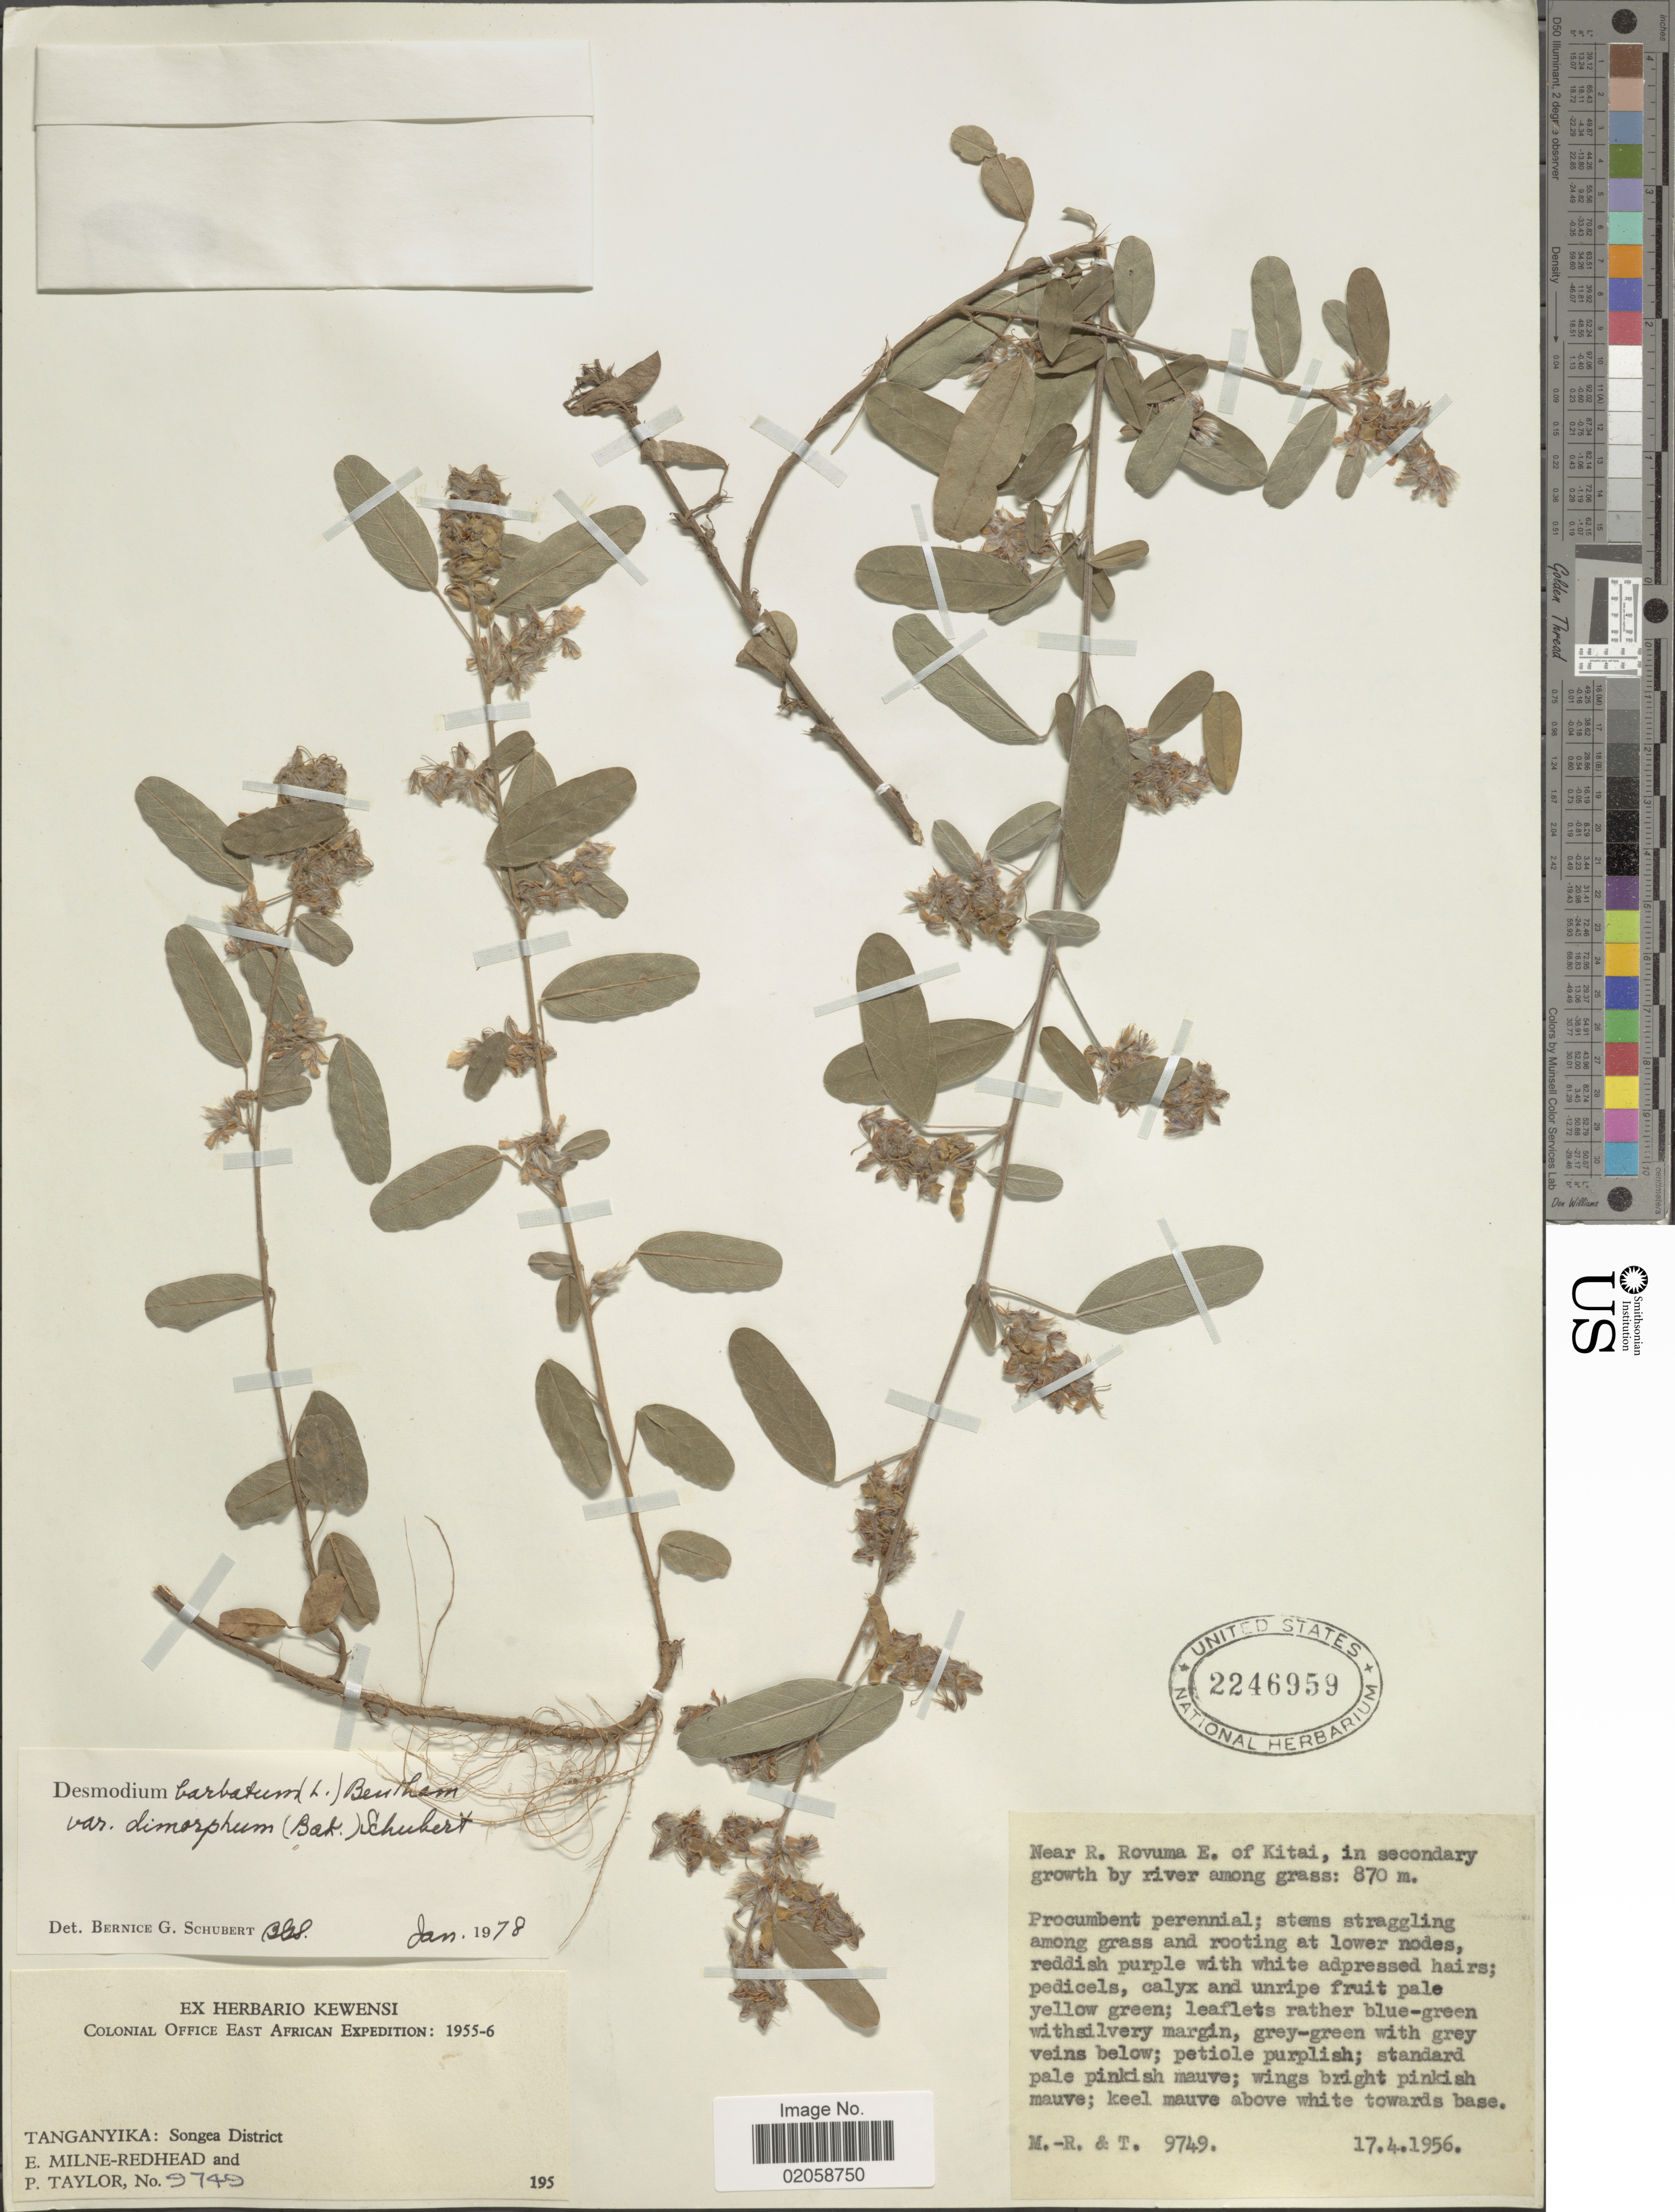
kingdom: Plantae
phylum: Tracheophyta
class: Magnoliopsida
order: Fabales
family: Fabaceae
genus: Grona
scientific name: Grona barbata var. dimorpha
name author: (Welw. ex Baker) H. Ohashi & K. Ohashi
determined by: Strong, Mark T., (BOT), Smithsonian Institution - National Museum of Natural History (UNITED STATES)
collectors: E. W. Milne-Redhead & P. Taylor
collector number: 9749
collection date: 1956-04-17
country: Tanzania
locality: Tanganyika: Songea District. Near R. Rovuma E. of Kitai.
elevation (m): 870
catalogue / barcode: US 2246959